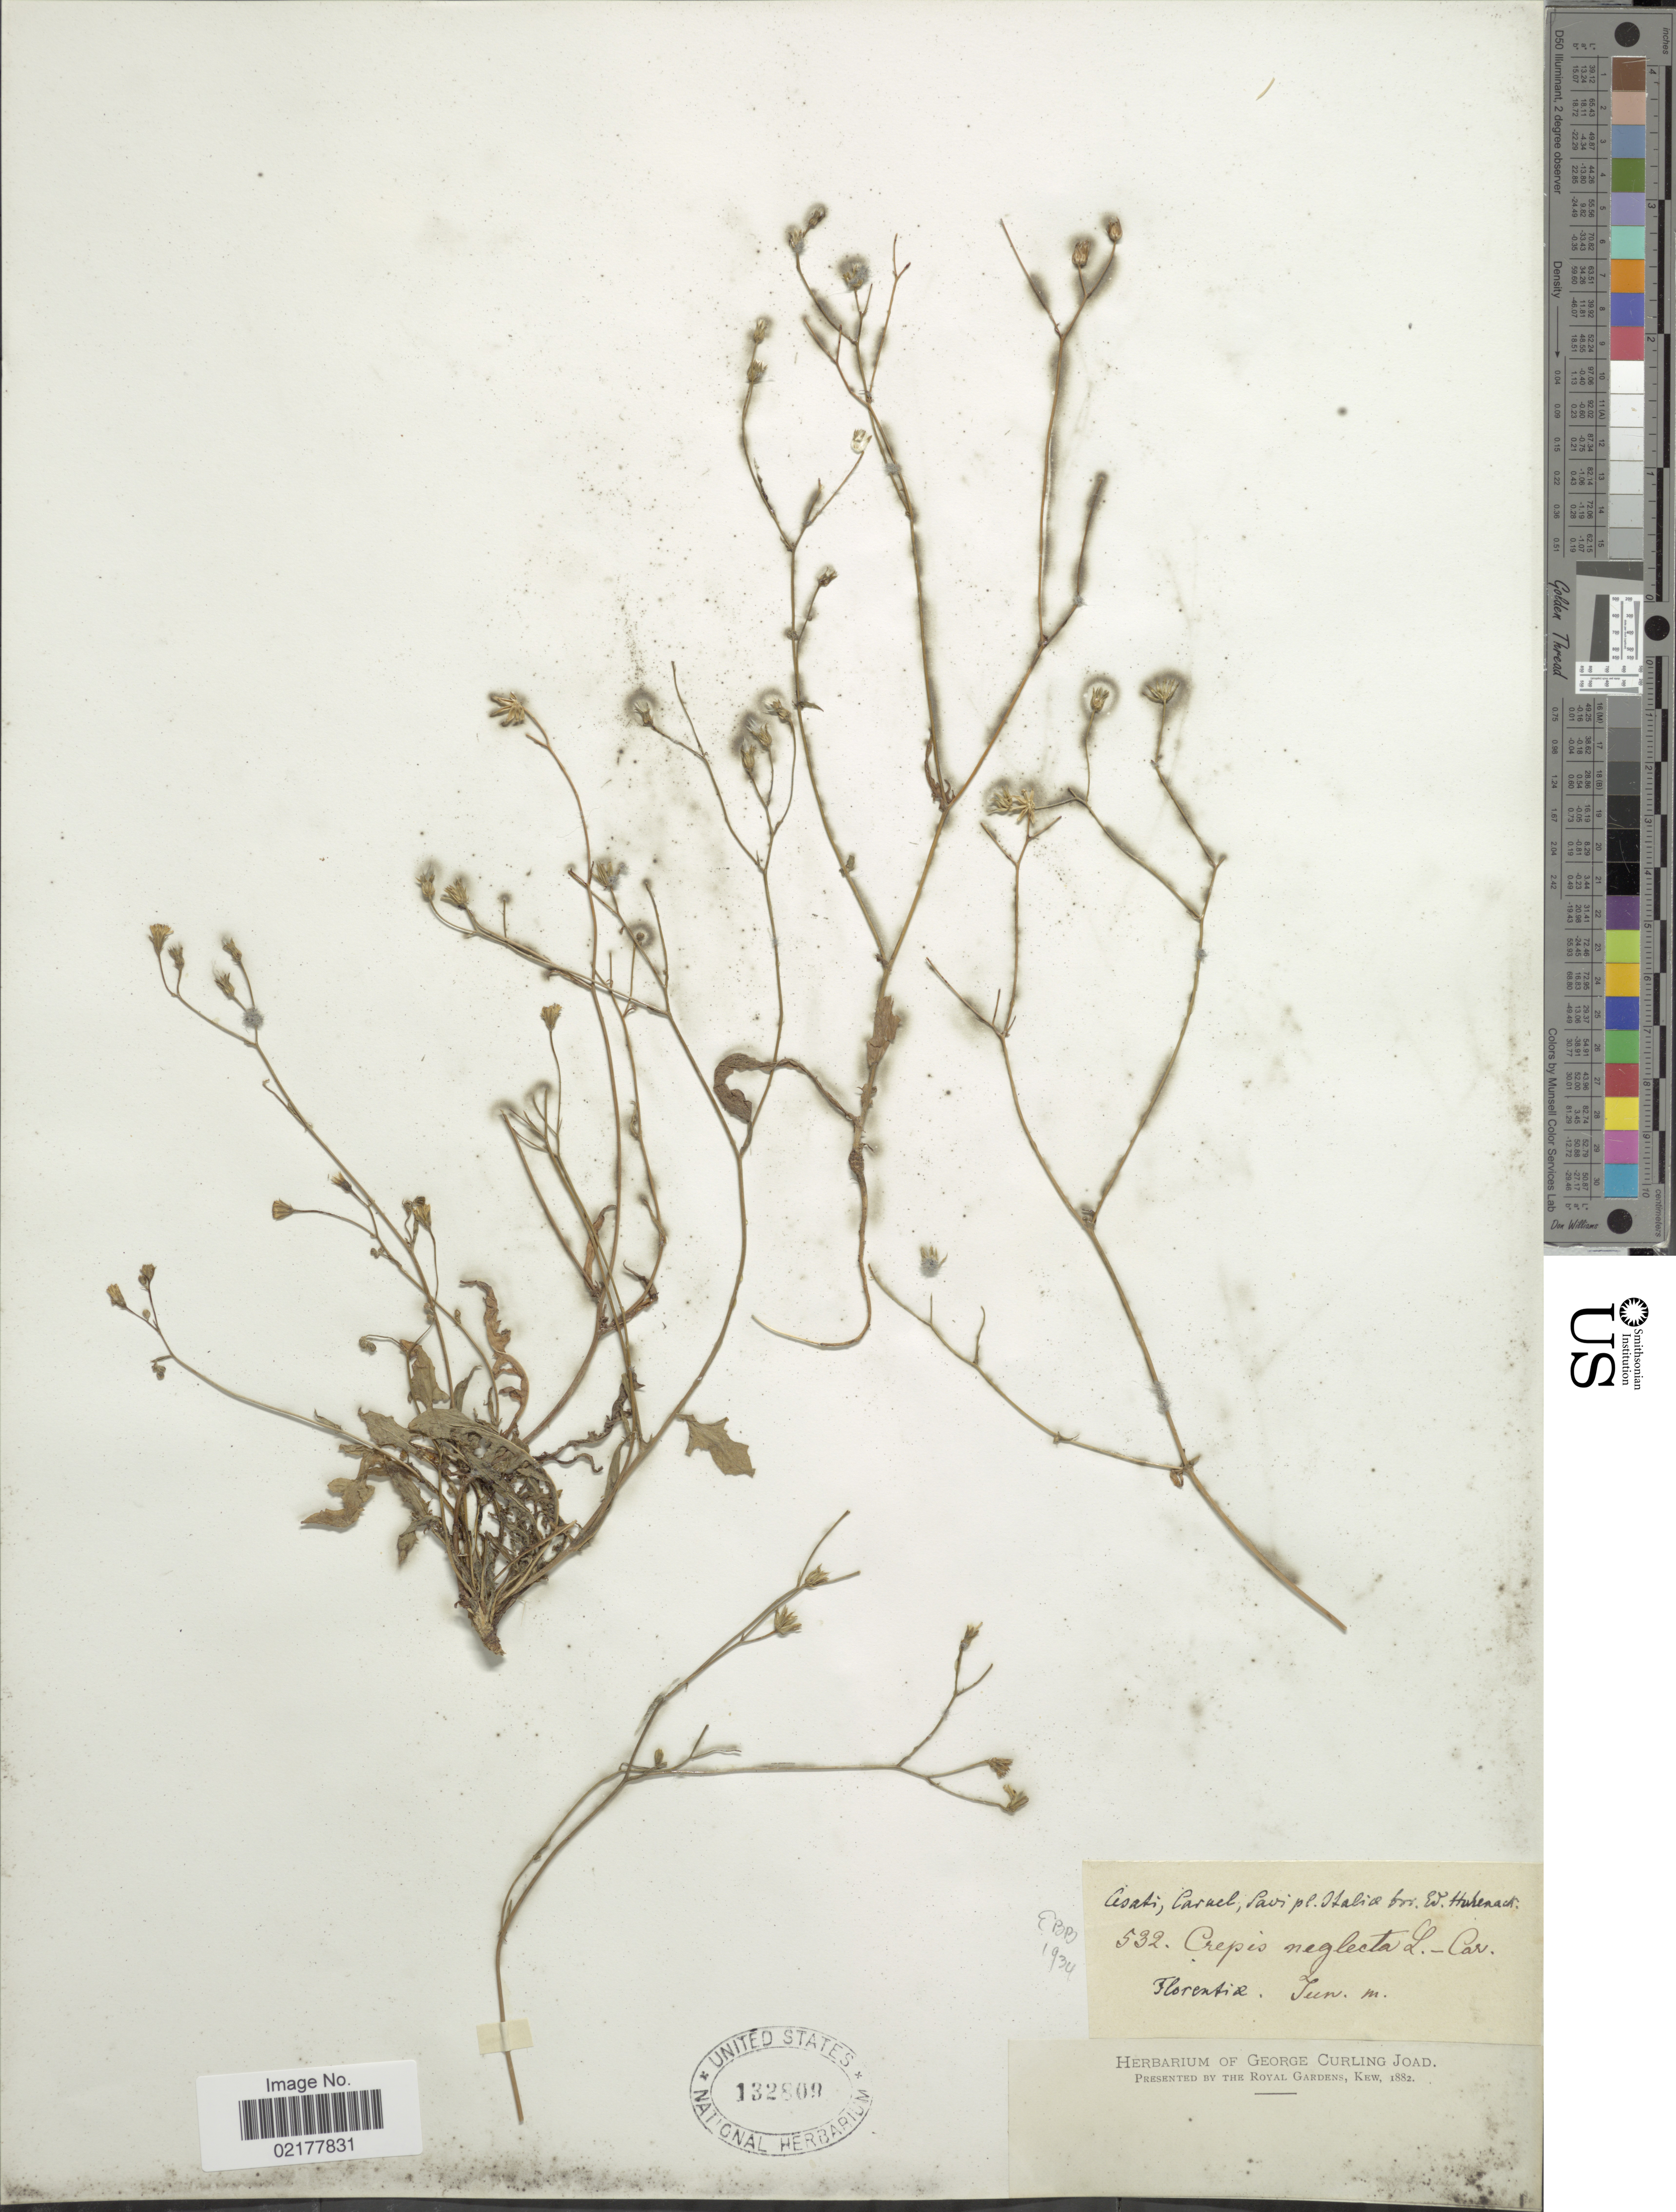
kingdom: Plantae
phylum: Tracheophyta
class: Magnoliopsida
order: Asterales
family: Asteraceae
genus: Crepis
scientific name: Crepis neglecta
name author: L.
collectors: V. de Cesati, T. Caruel & G. Savi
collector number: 532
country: Italy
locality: Florentine [interpreted]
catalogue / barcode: US 132809